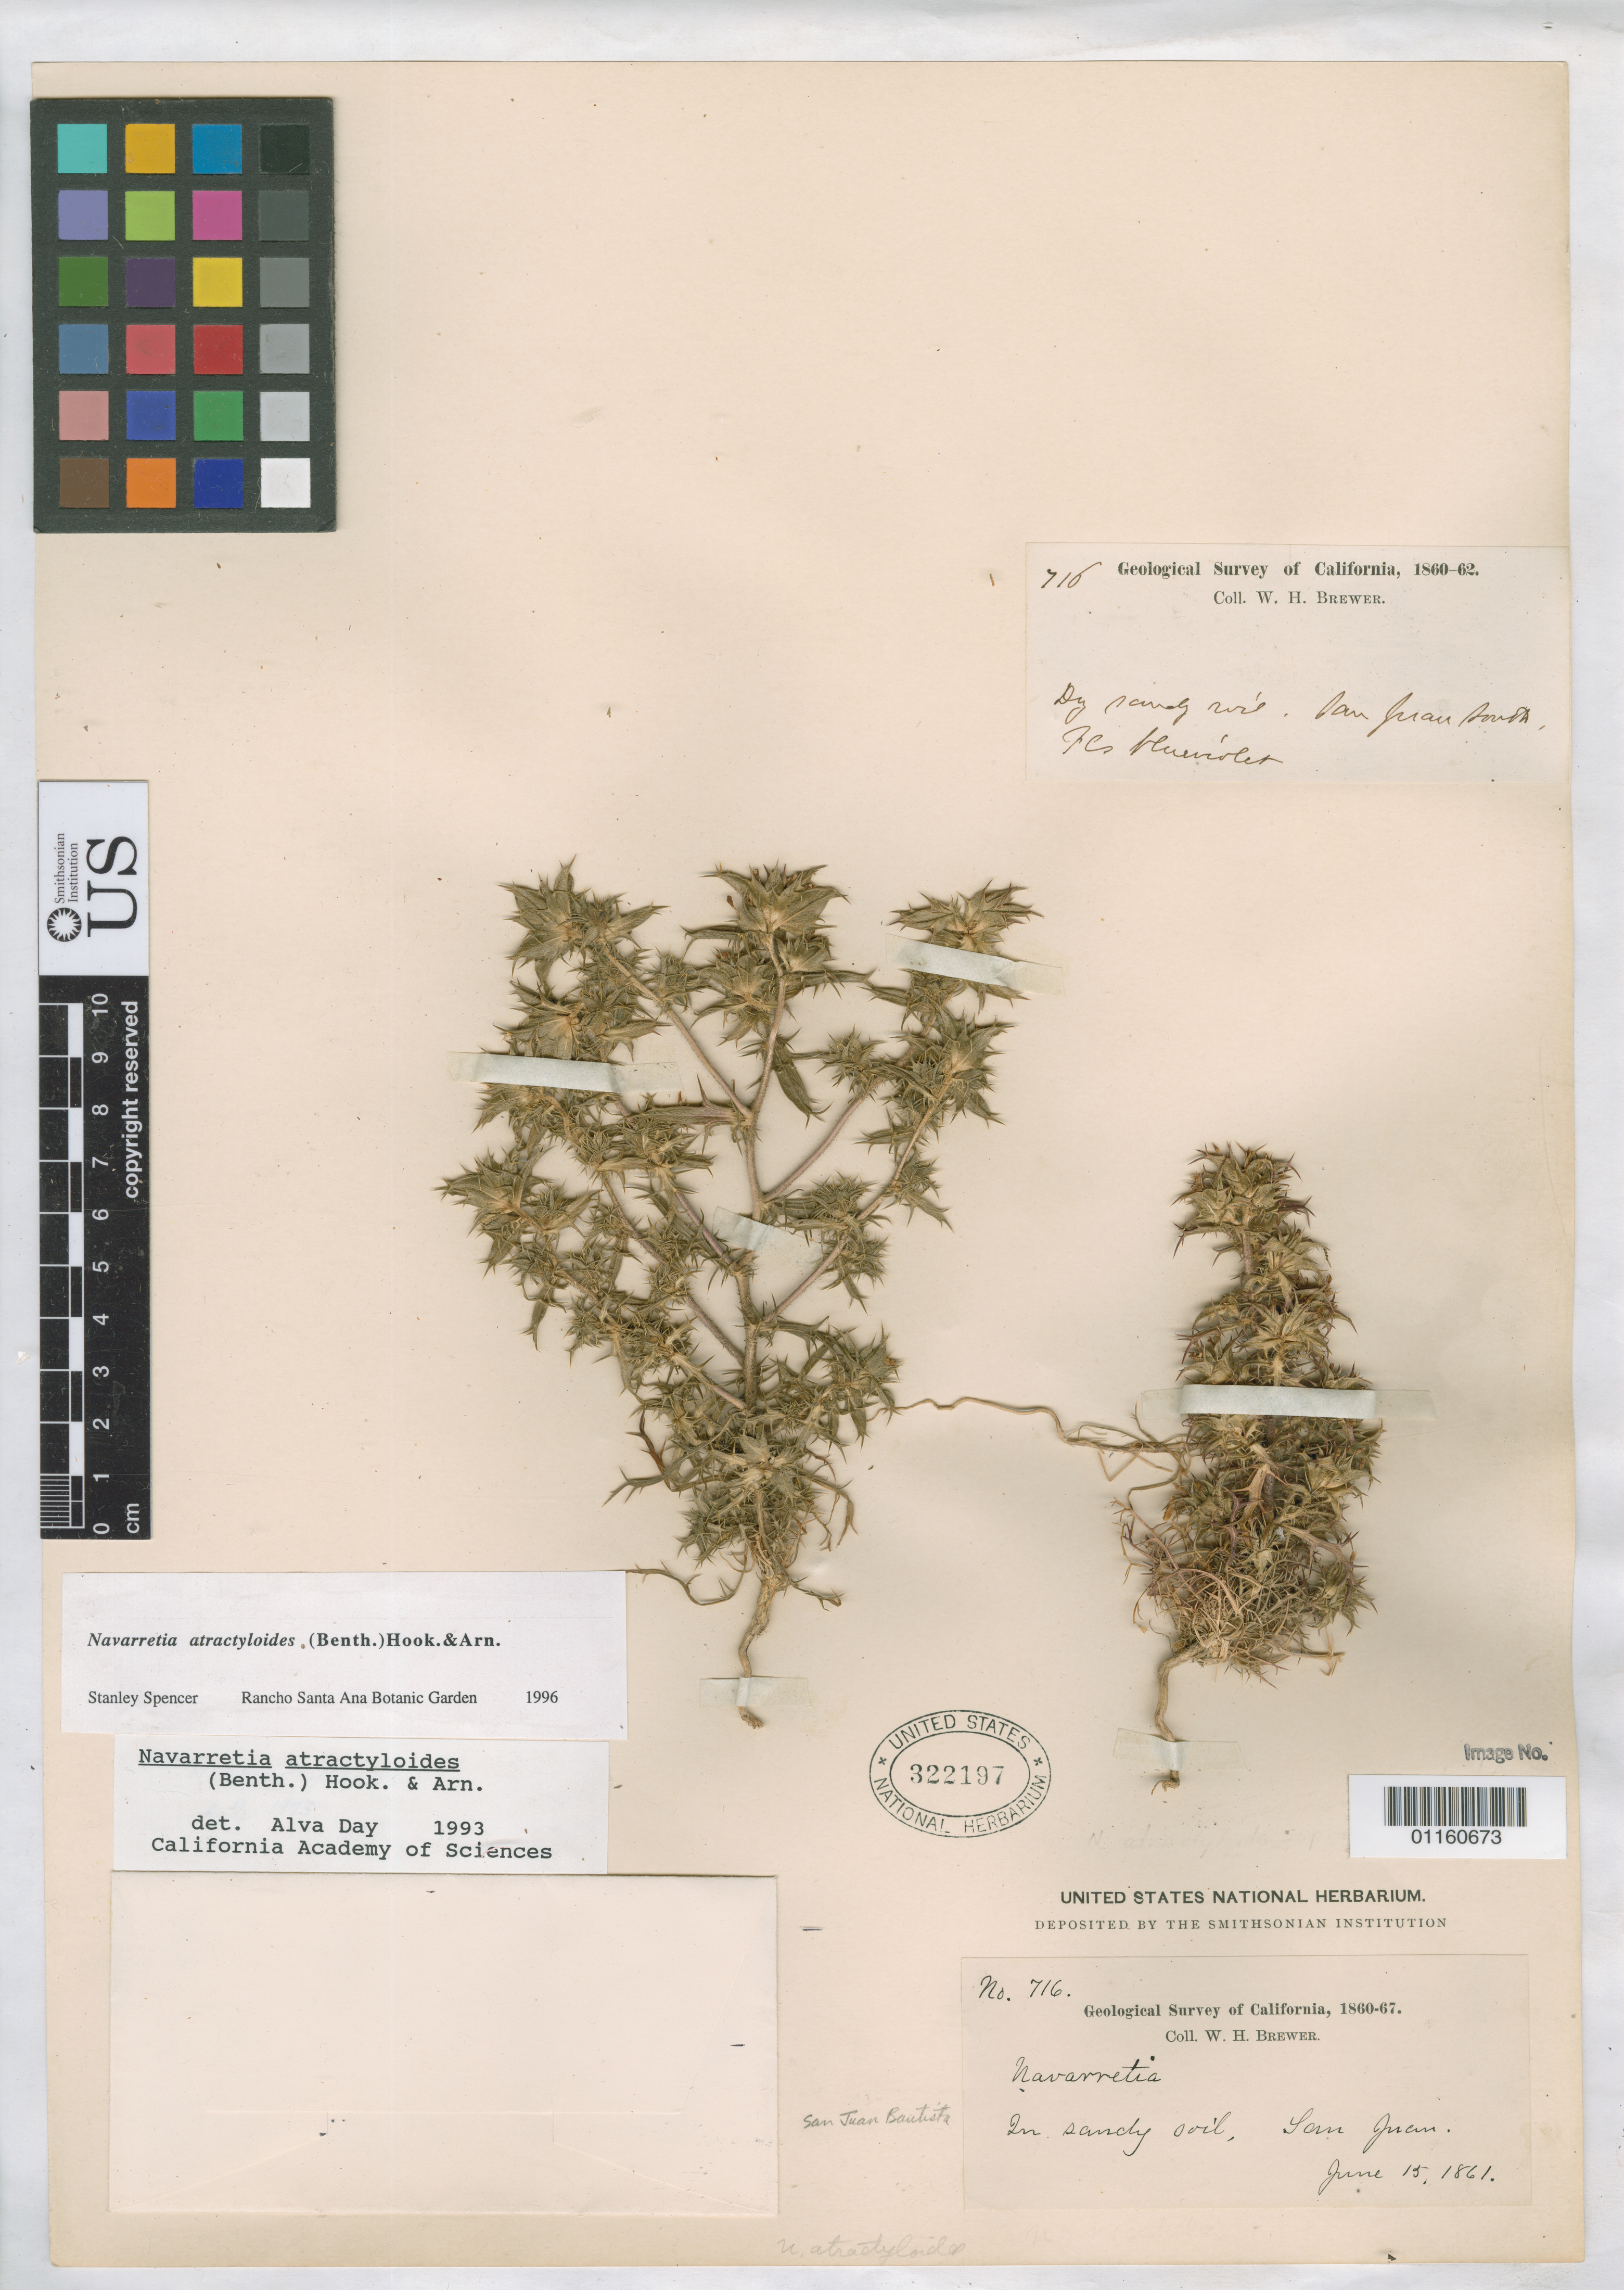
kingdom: Plantae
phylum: Tracheophyta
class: Magnoliopsida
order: Ericales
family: Polemoniaceae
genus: Navarretia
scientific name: Navarretia atractyloides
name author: (Benth.) Hook. & Arn.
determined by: Spencer, S. C.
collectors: W. H. Brewer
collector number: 716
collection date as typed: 15 Jun 1861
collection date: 1861-06-15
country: United States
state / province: California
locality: San Juan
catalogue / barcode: US 322197